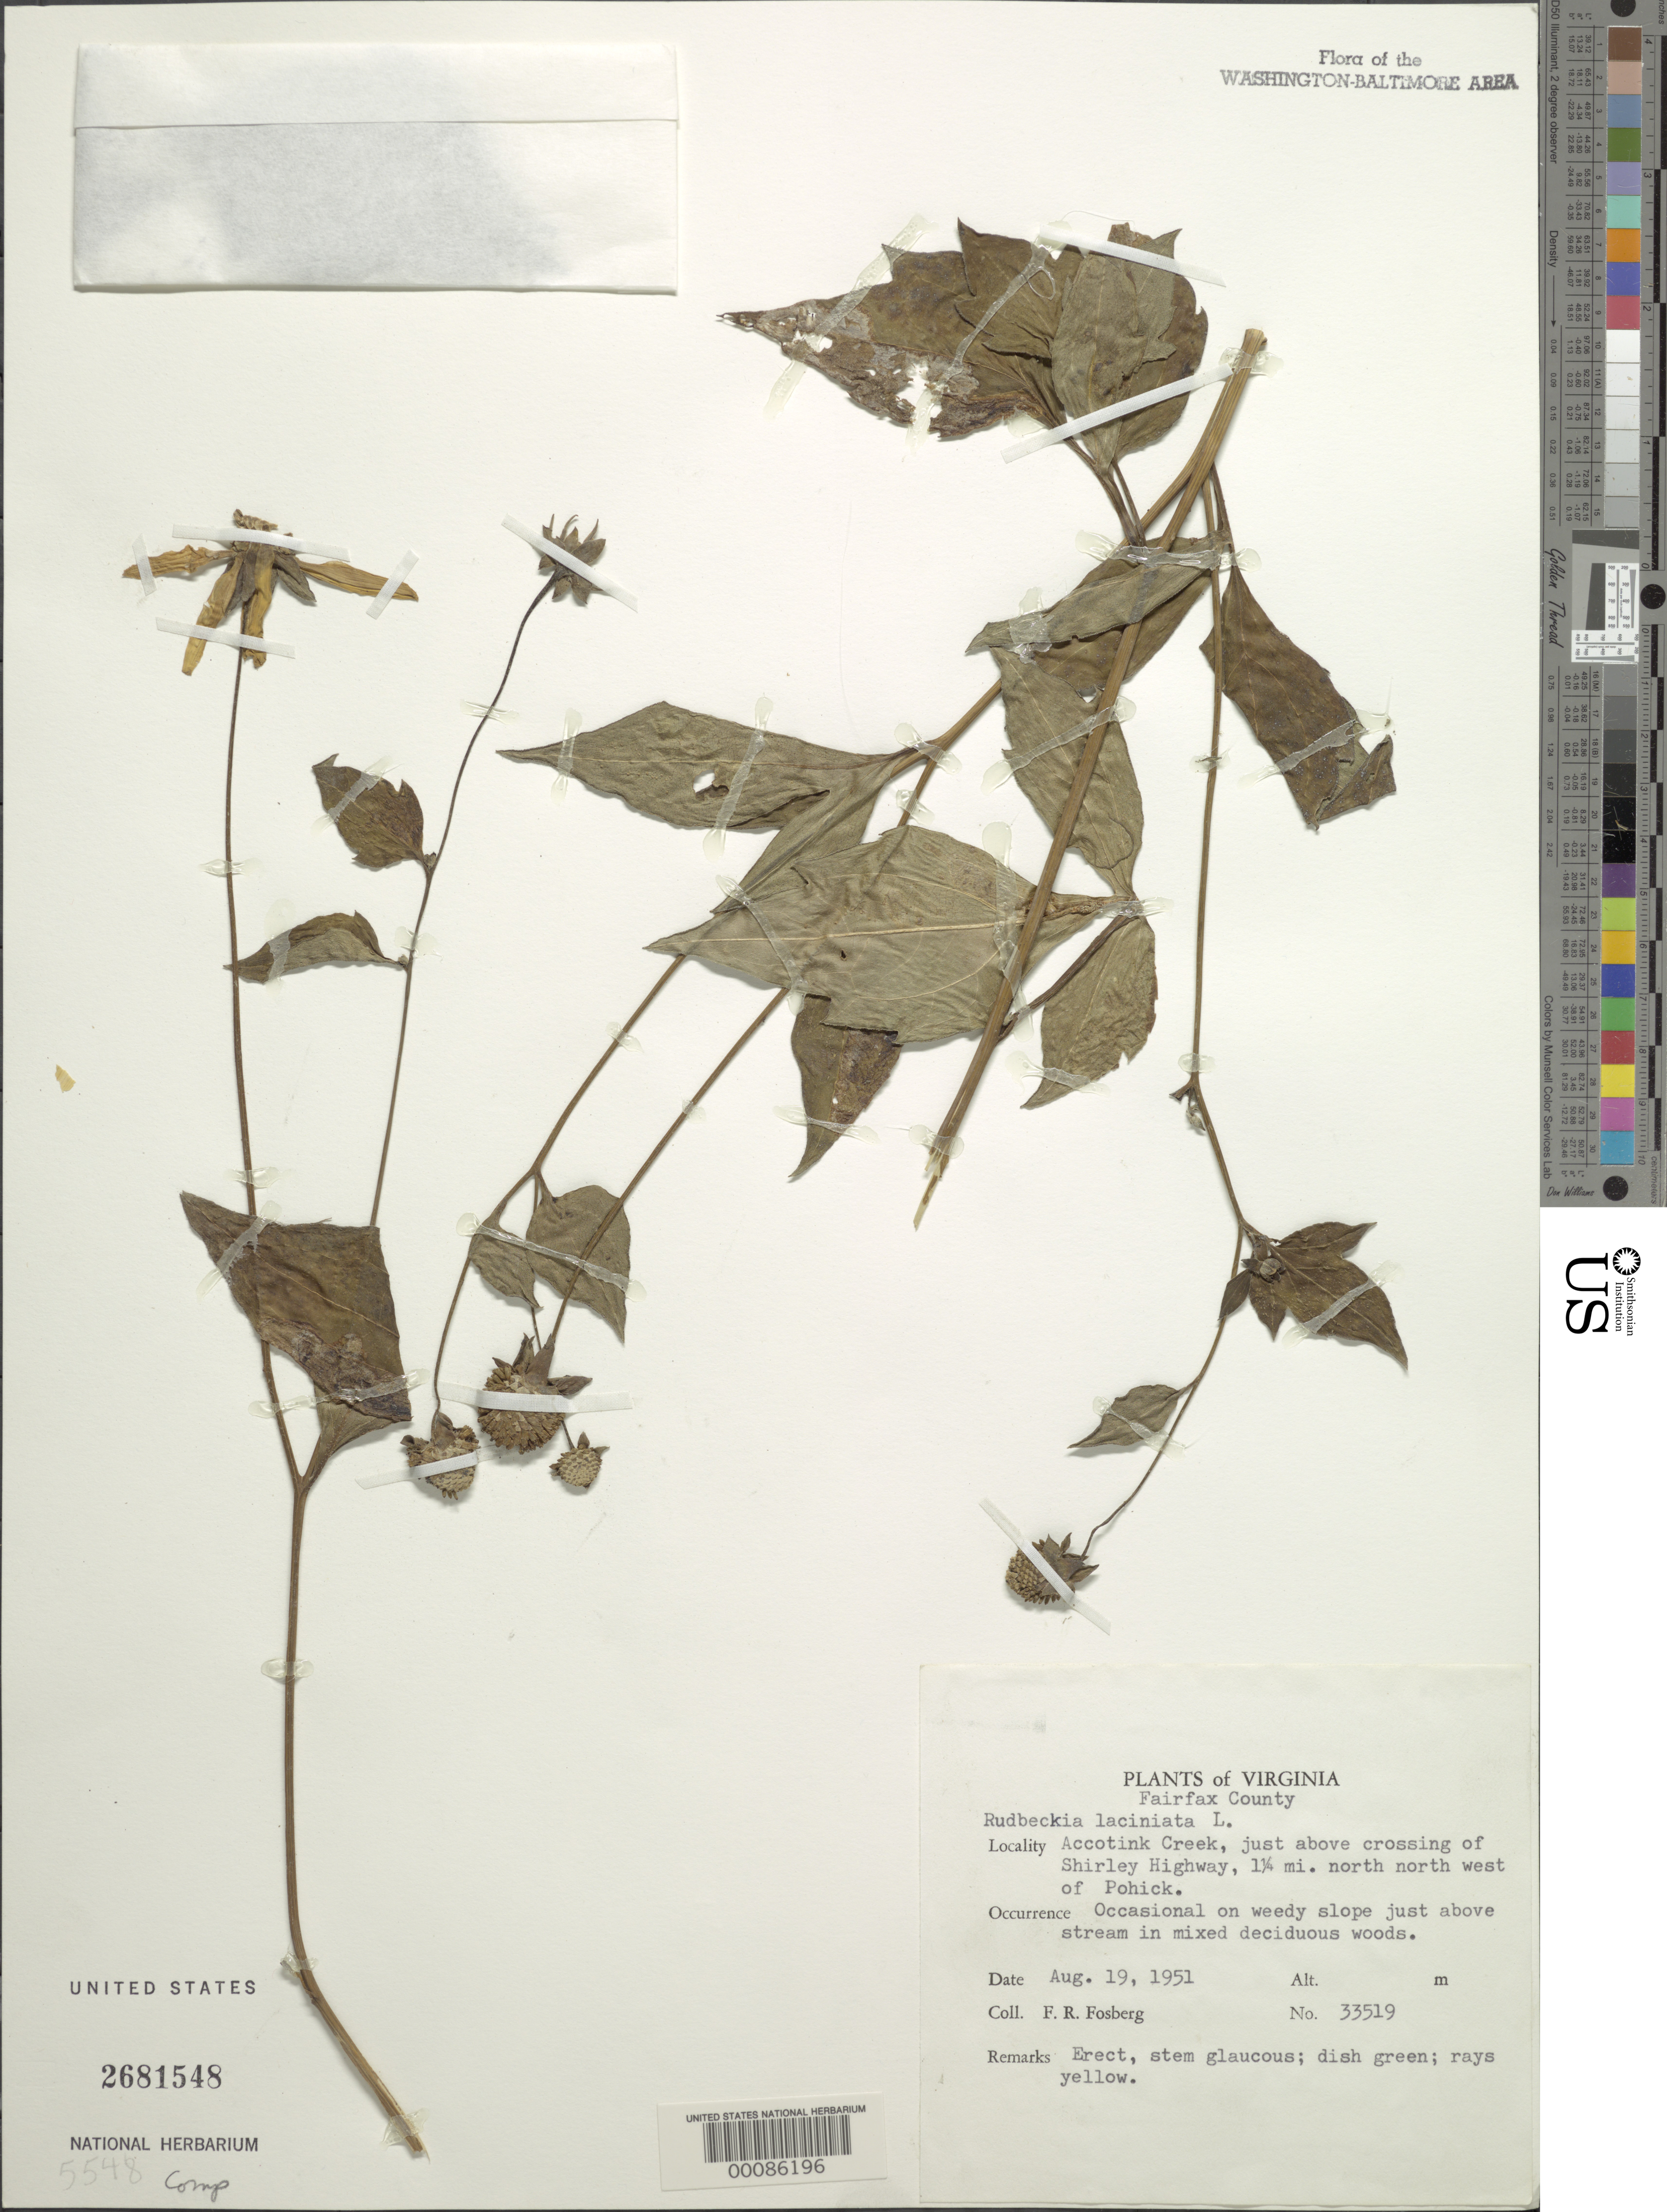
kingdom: Plantae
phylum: Tracheophyta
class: Magnoliopsida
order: Asterales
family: Asteraceae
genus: Rudbeckia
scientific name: Rudbeckia laciniata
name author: L.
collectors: F. R. Fosberg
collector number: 33519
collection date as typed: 19 Aug 1951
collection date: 1951-08-19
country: United States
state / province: Virginia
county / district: Fairfax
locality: Accotink Creek above Crossing of Shirley Highway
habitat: Weedy slope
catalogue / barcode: US 2681548